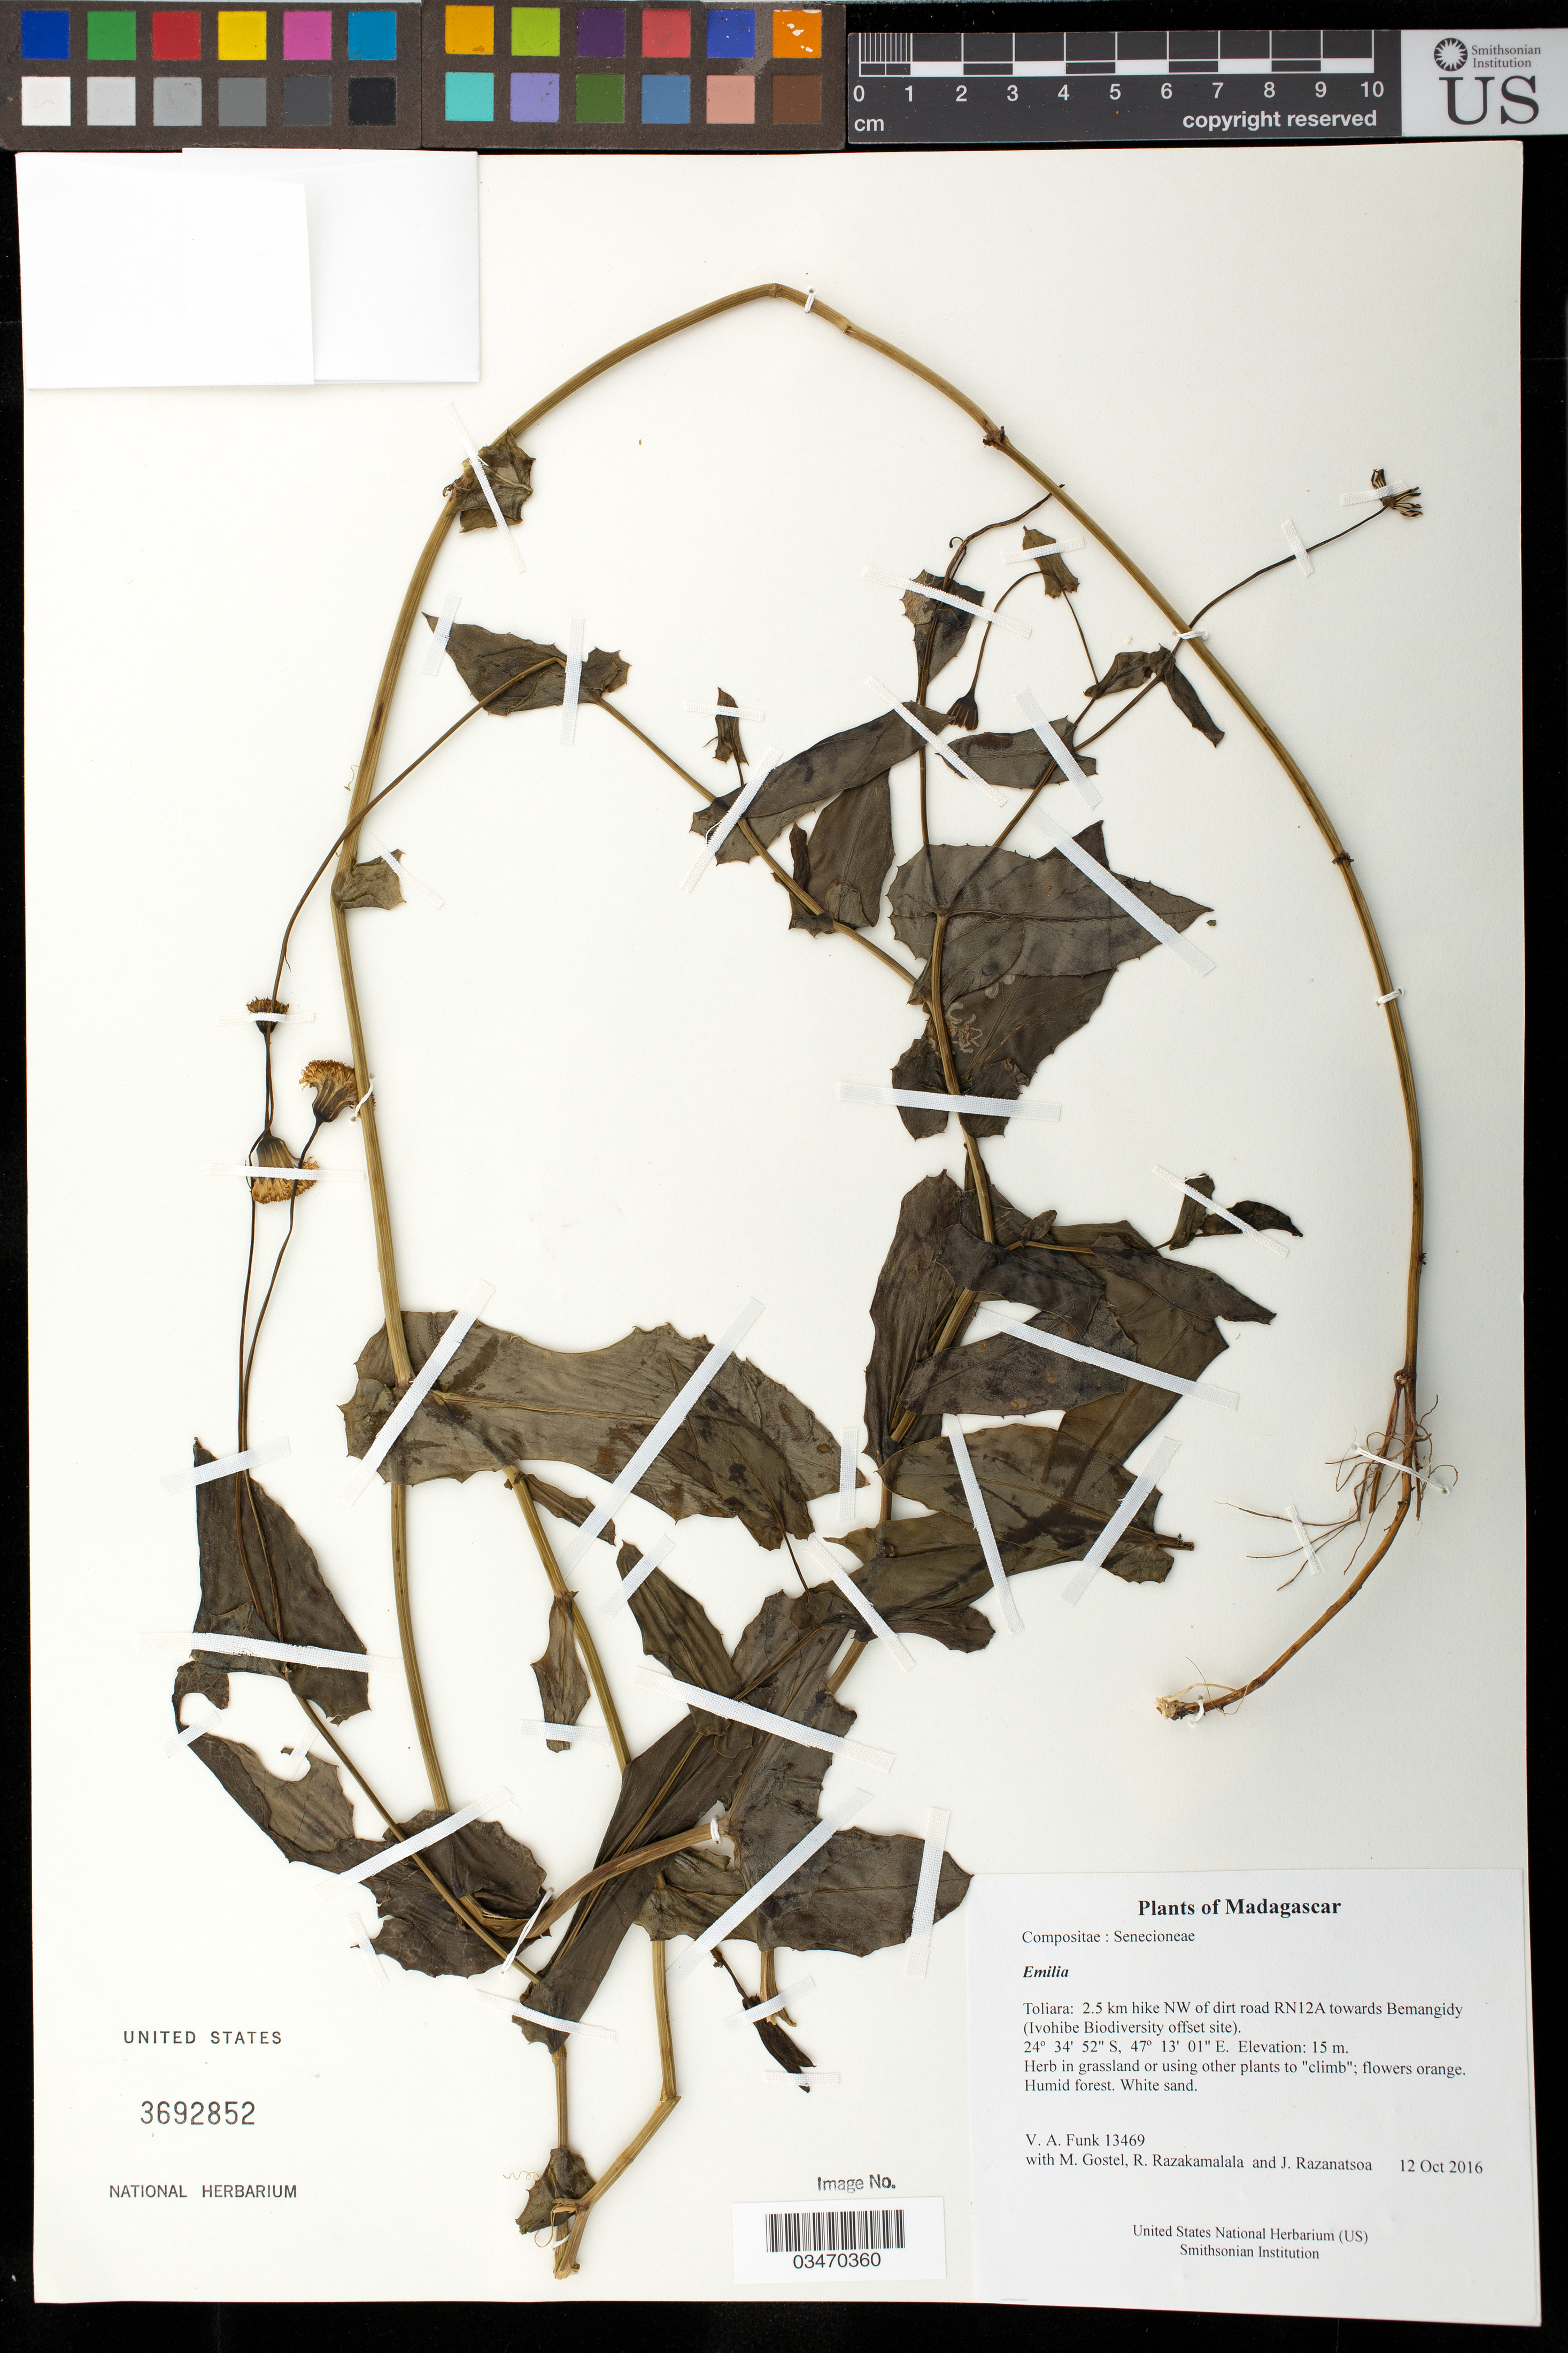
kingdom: Plantae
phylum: Tracheophyta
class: Magnoliopsida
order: Asterales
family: Asteraceae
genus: Emilia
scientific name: Emilia sp.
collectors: M. R. Gostel, R. Razakamalala & J. Razanatsoa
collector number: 13469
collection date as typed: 12 Oct 2016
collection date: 2016-10-12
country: Madagascar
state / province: Anosy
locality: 2.5 km hike NW of dirt road RN12A towards Bemangidy (Ivohibe Biodiversity offset site)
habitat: Humid forest. White sand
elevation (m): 15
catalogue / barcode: US 3692852